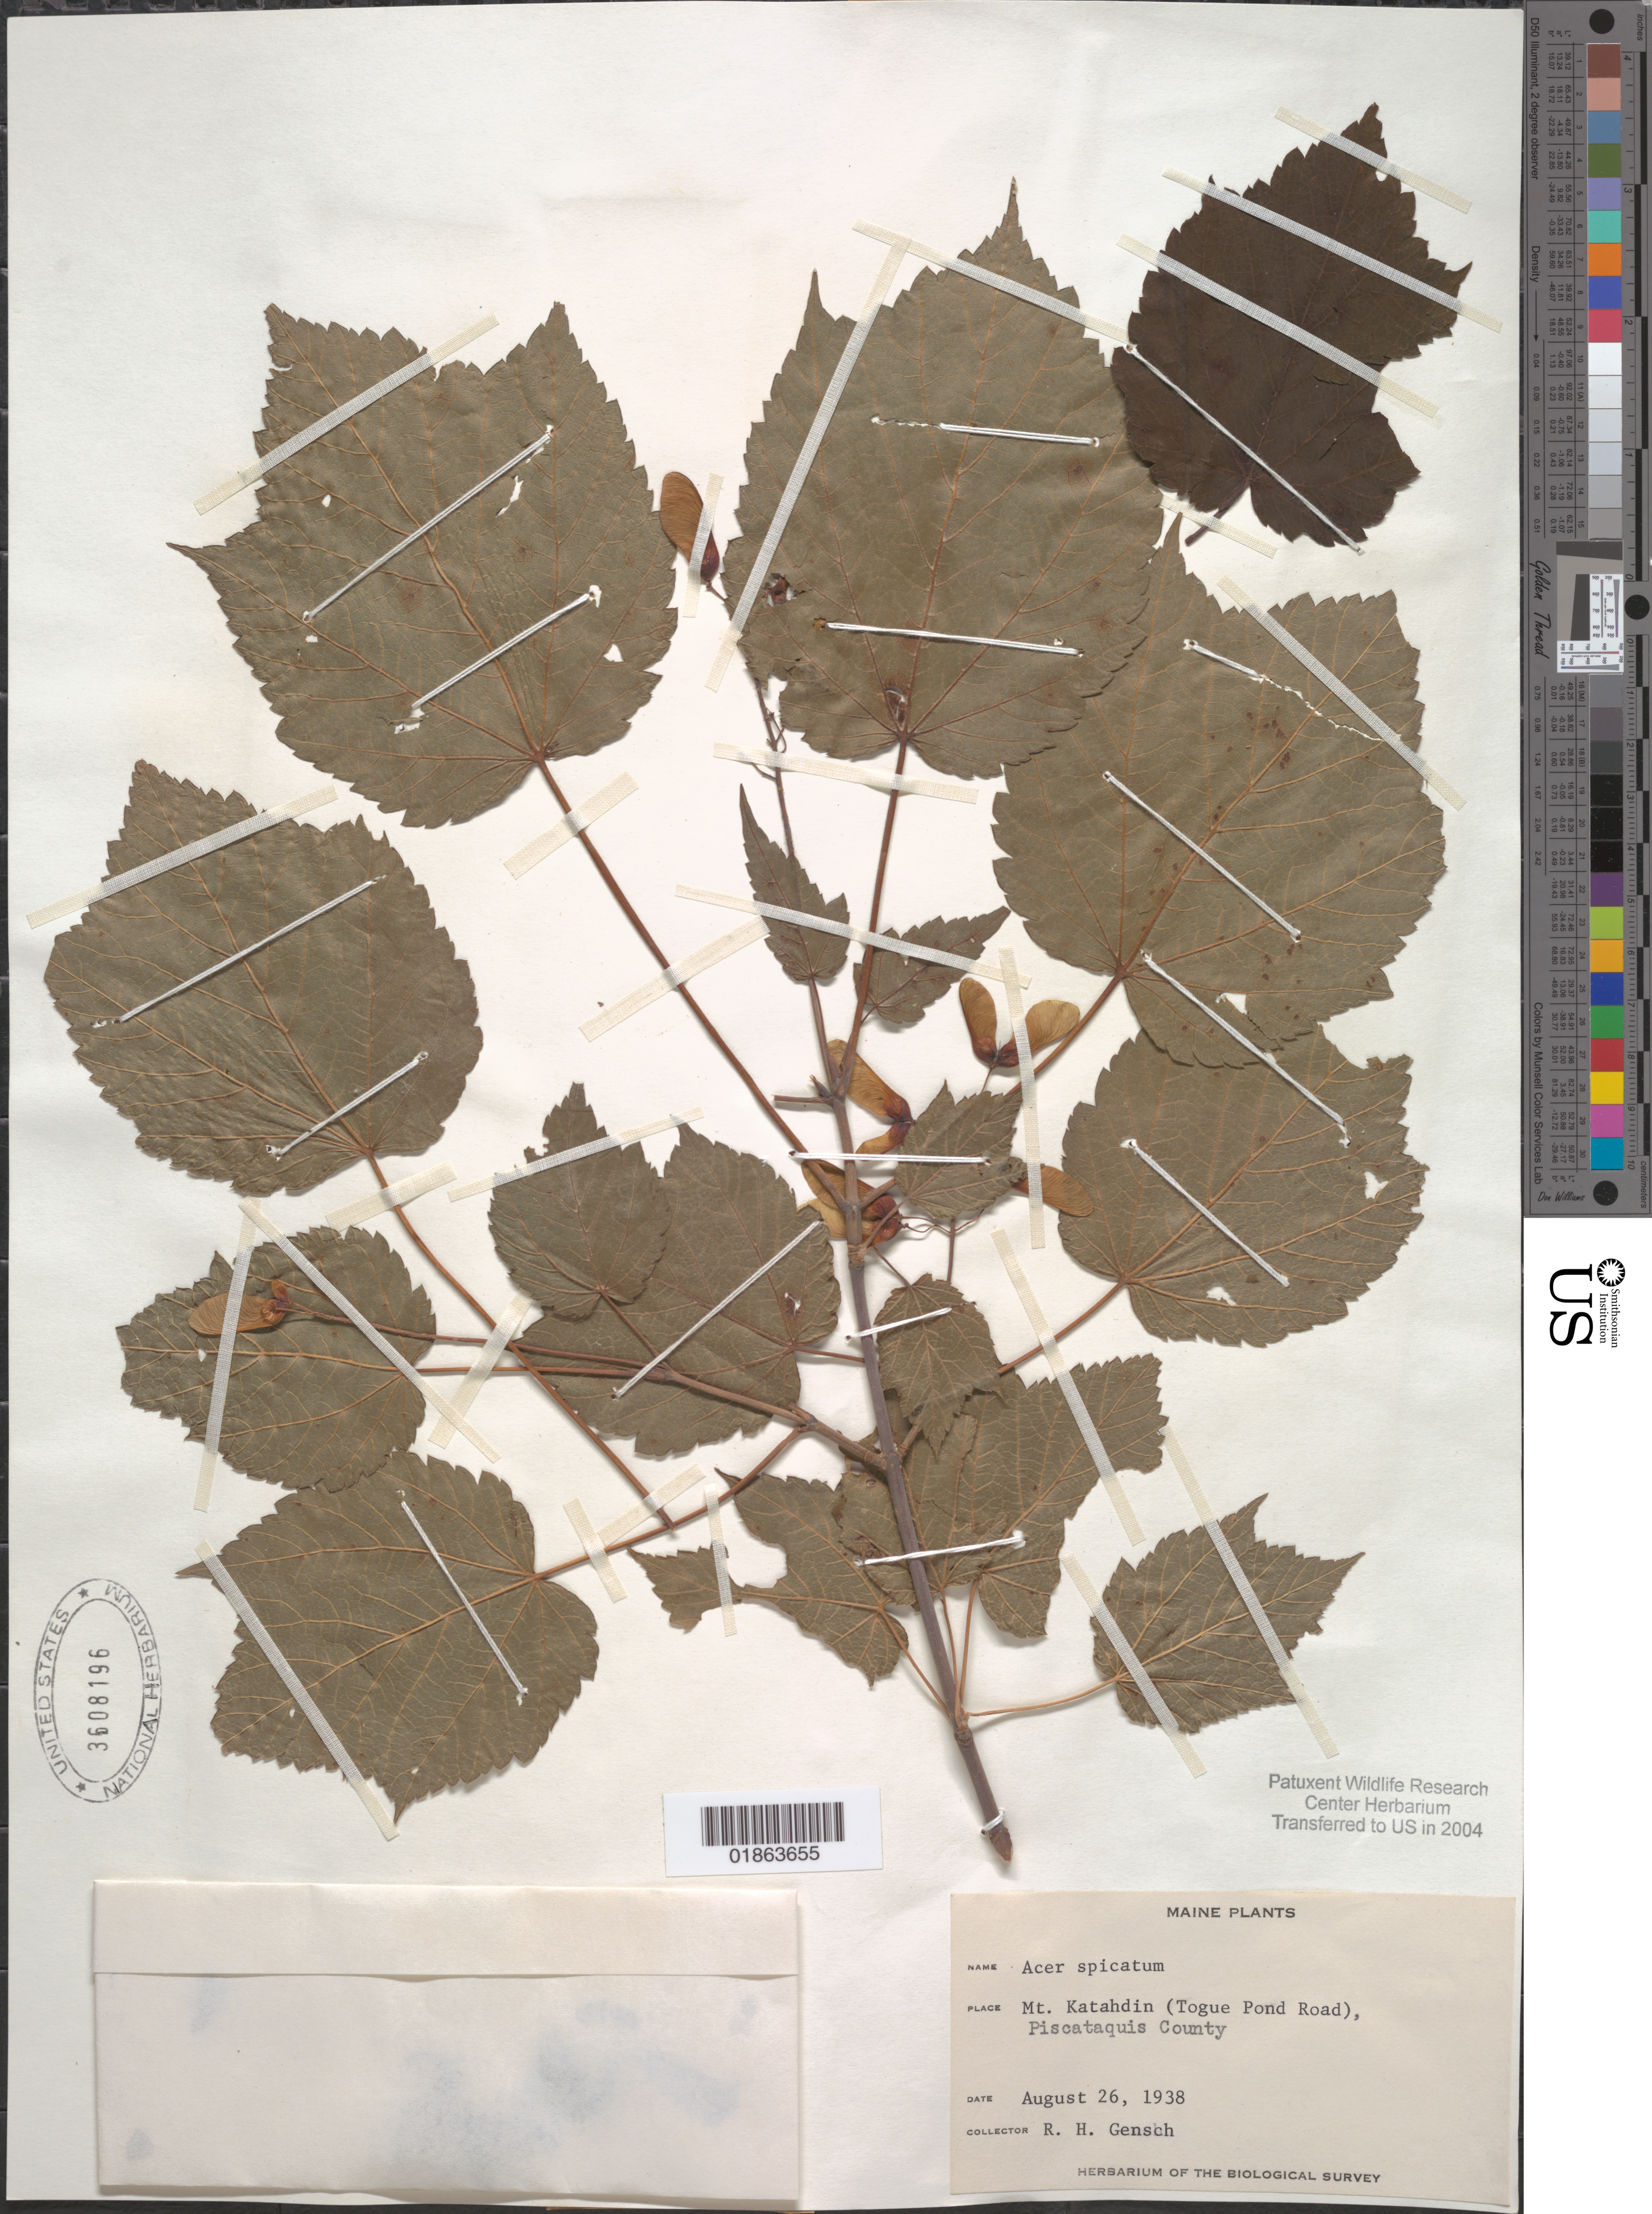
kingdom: Plantae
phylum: Tracheophyta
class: Magnoliopsida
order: Sapindales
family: Sapindaceae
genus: Acer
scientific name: Acer spicatum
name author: Lam.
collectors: R. Gensch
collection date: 1938-08-26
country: United States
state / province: Maine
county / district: Piscataquis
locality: Mt. Katahdin (Togue Pond Road)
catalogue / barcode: US 3608196